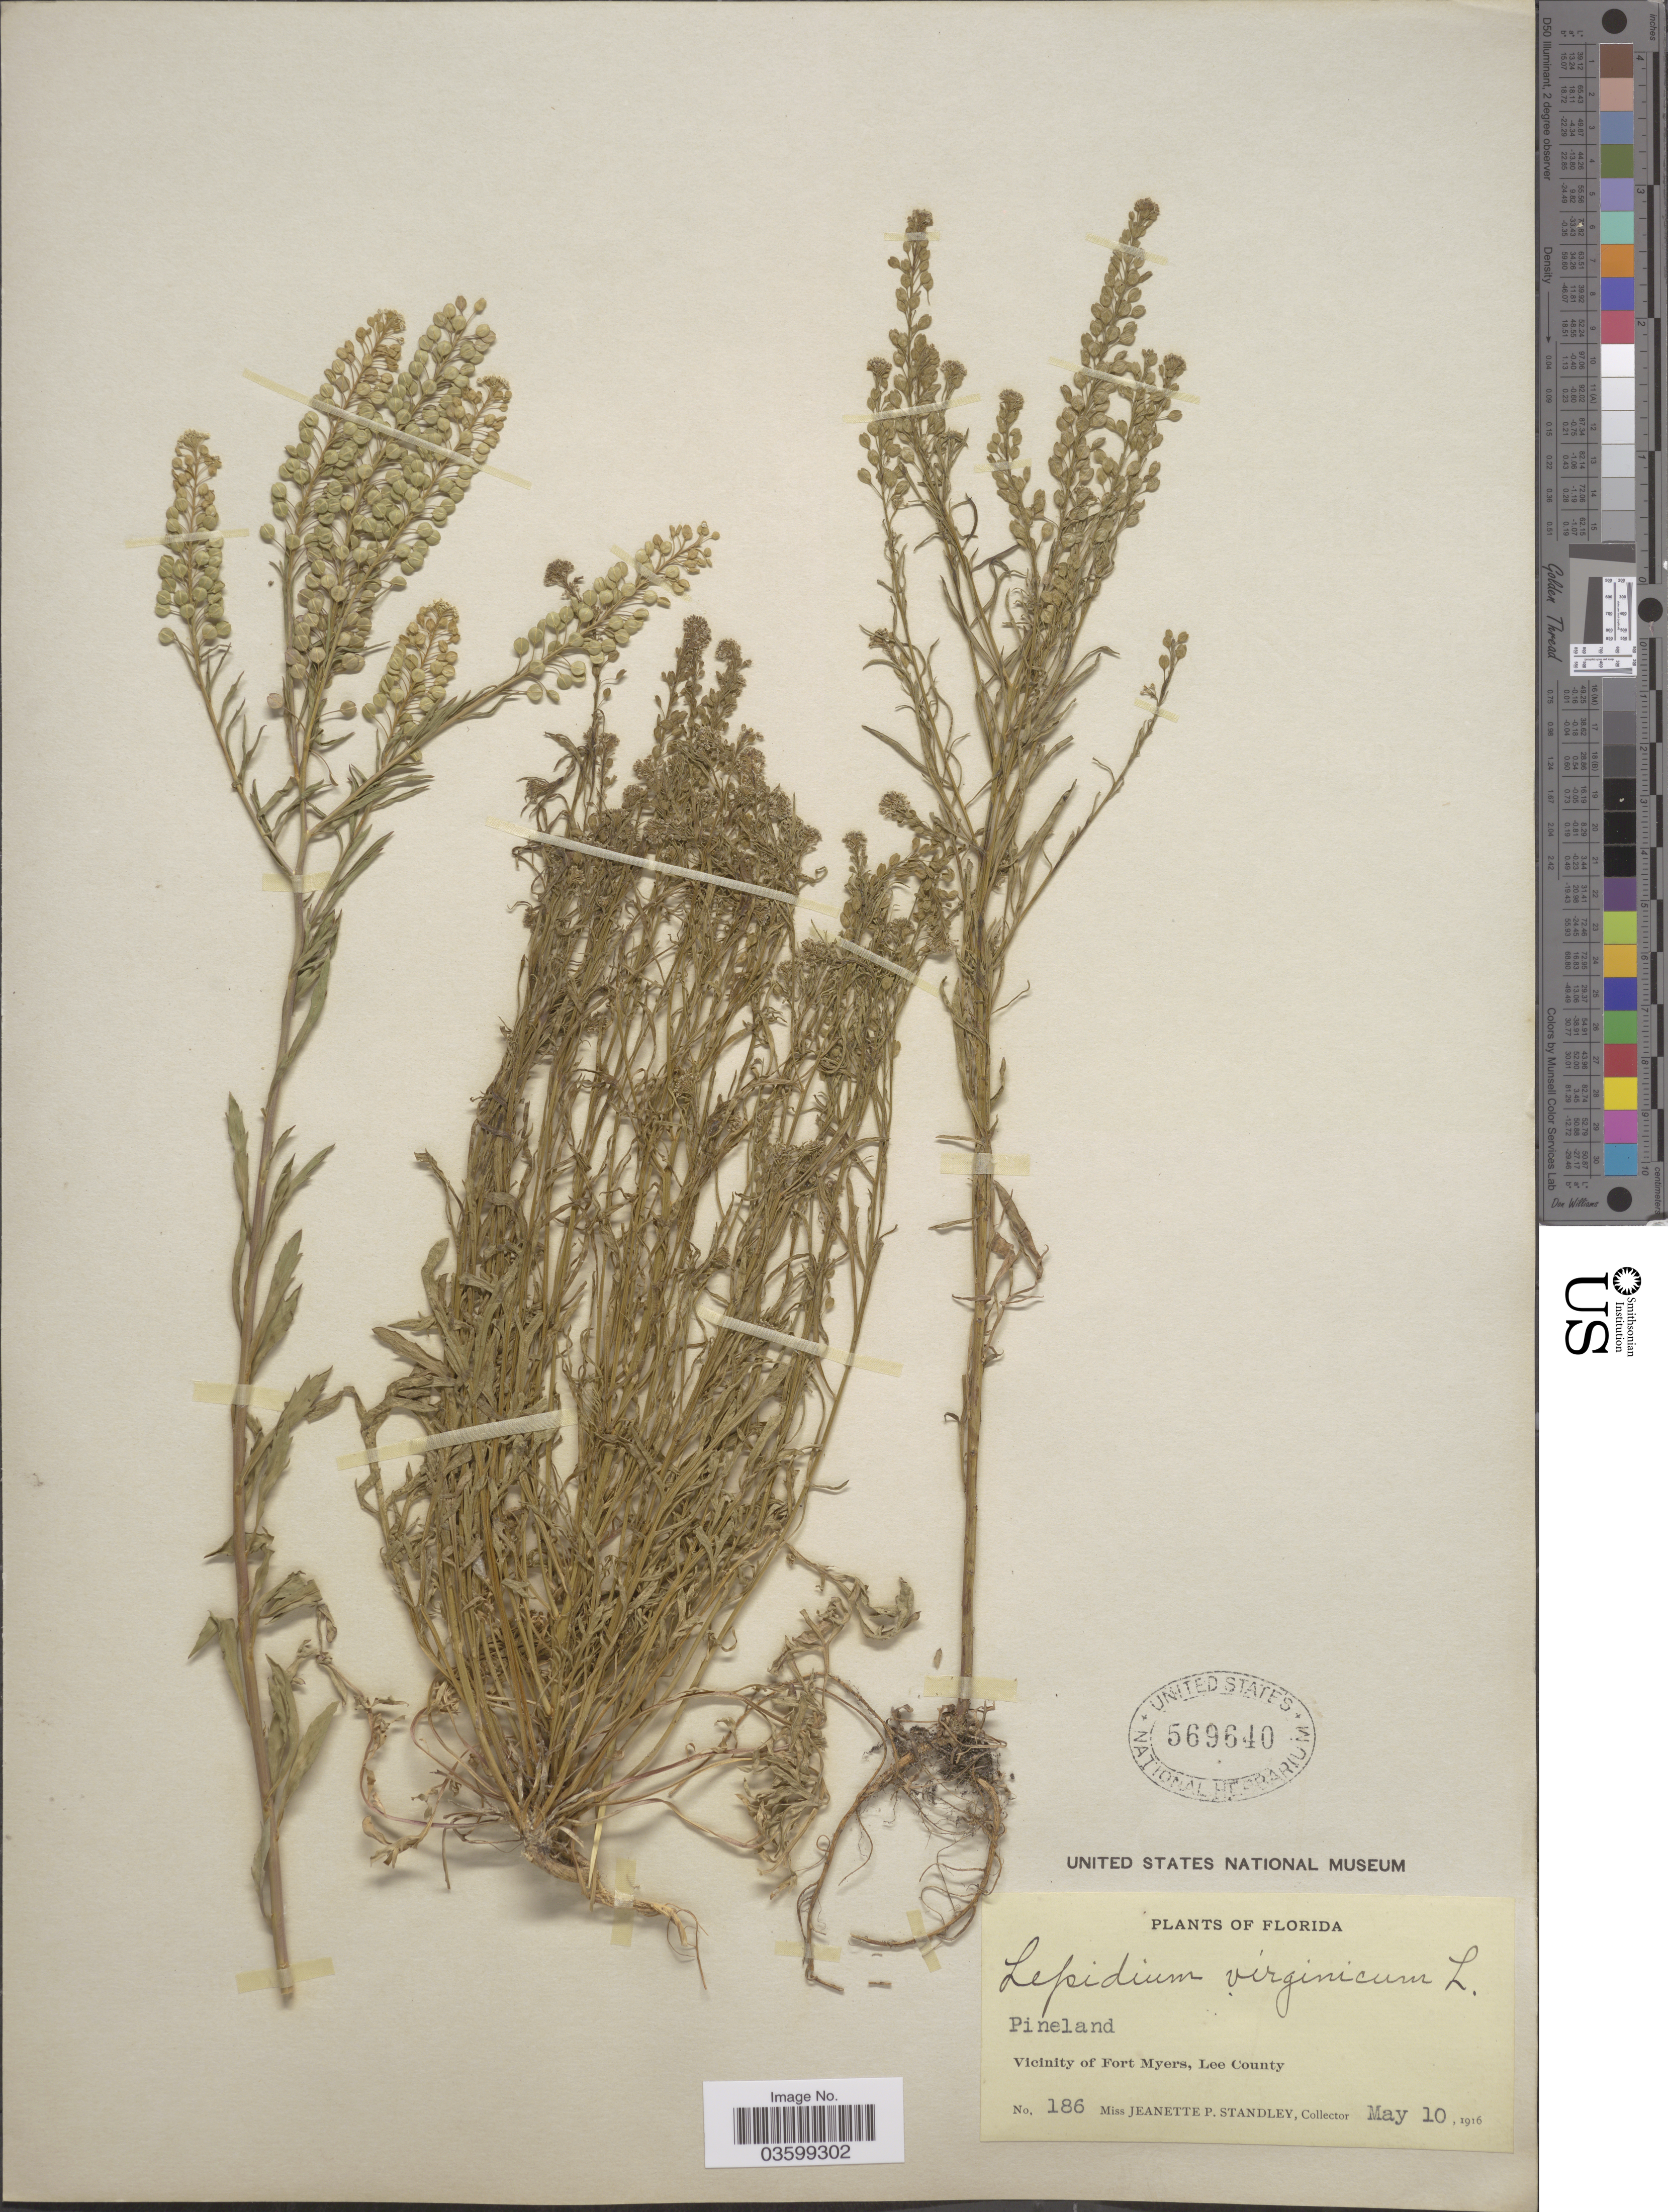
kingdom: Plantae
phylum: Tracheophyta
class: Magnoliopsida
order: Brassicales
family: Brassicaceae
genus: Lepidium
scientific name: Lepidium virginicum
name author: L.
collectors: J. P. Standley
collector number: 186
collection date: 1916-05-10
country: United States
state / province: Florida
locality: Pineland. Vicinity of Fort Myers, Lee County.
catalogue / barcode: US 569640